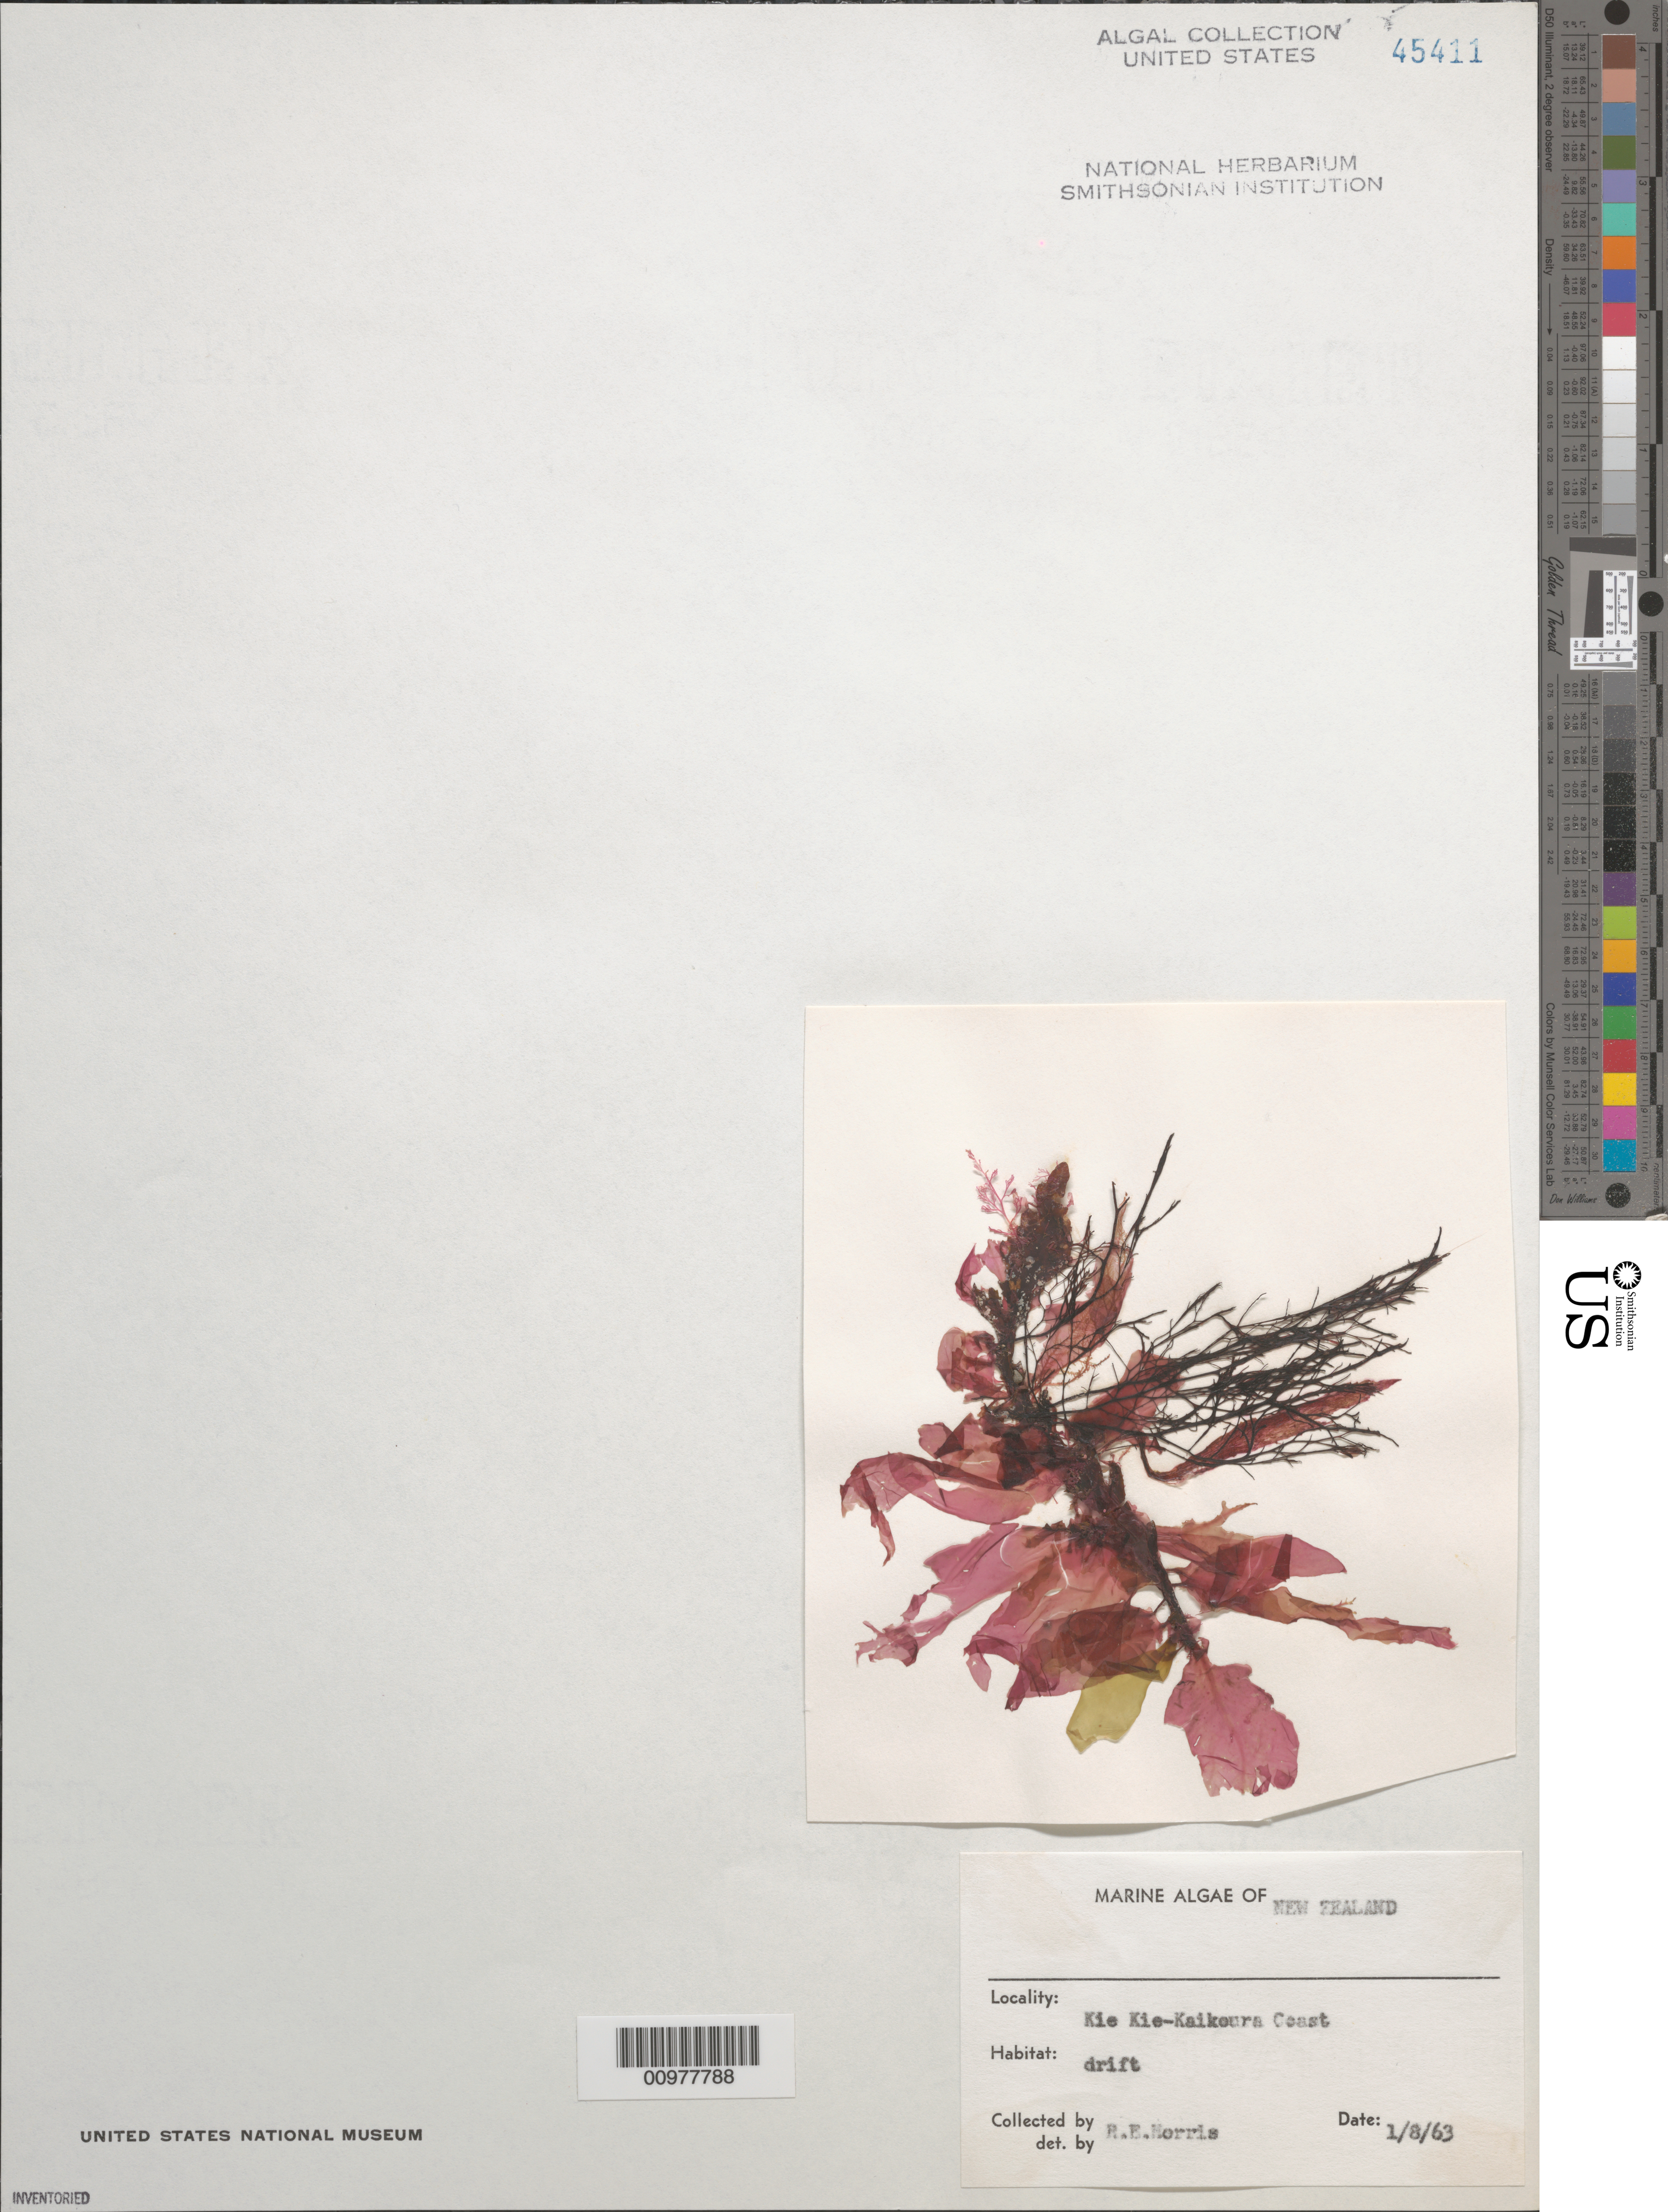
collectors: R. E. Norris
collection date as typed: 08 Jan 1963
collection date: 1963-01-08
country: New Zealand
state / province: Canterbury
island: South Island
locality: Kie Kie-Kaikoura Coast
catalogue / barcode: US 45411